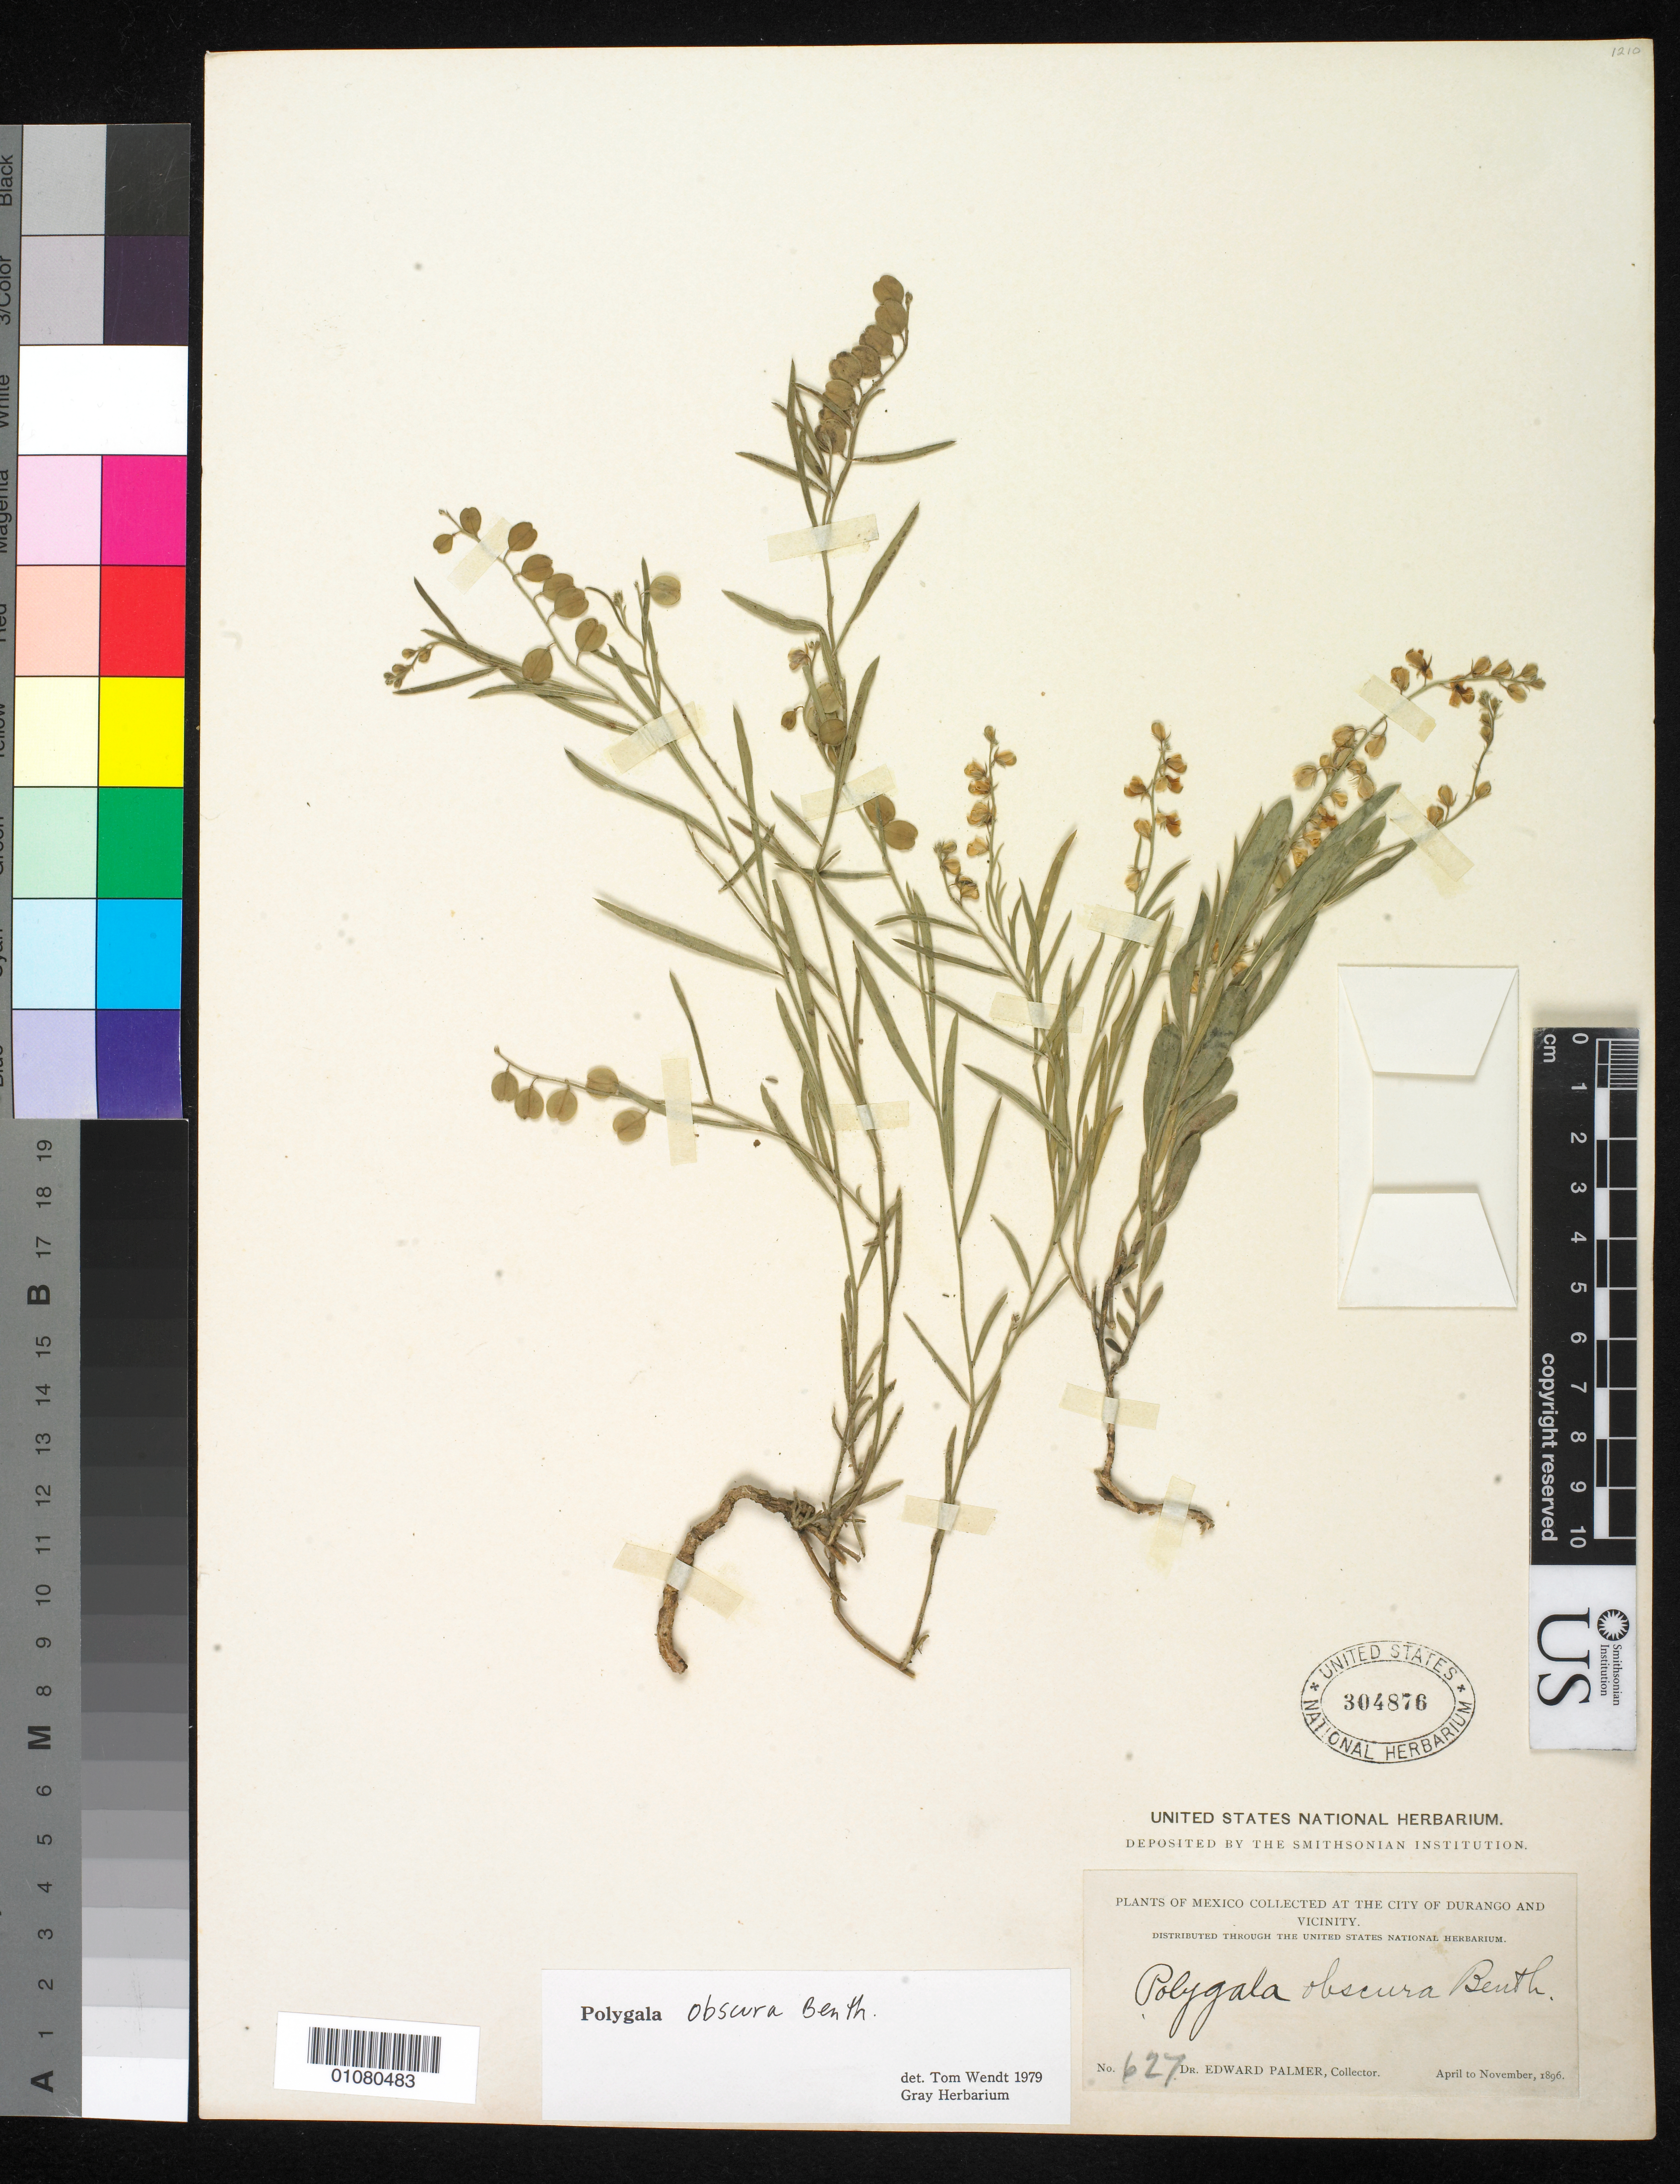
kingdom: Plantae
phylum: Tracheophyta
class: Magnoliopsida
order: Fabales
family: Polygalaceae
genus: Hebecarpa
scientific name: Hebecarpa obscura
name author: (Benth.) J.R. Abbott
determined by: Strong, Mark T., (BOT), Smithsonian Institution - National Museum of Natural History (UNITED STATES)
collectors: E. Palmer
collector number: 627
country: Mexico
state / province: Durango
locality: Durango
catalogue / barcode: US 304876